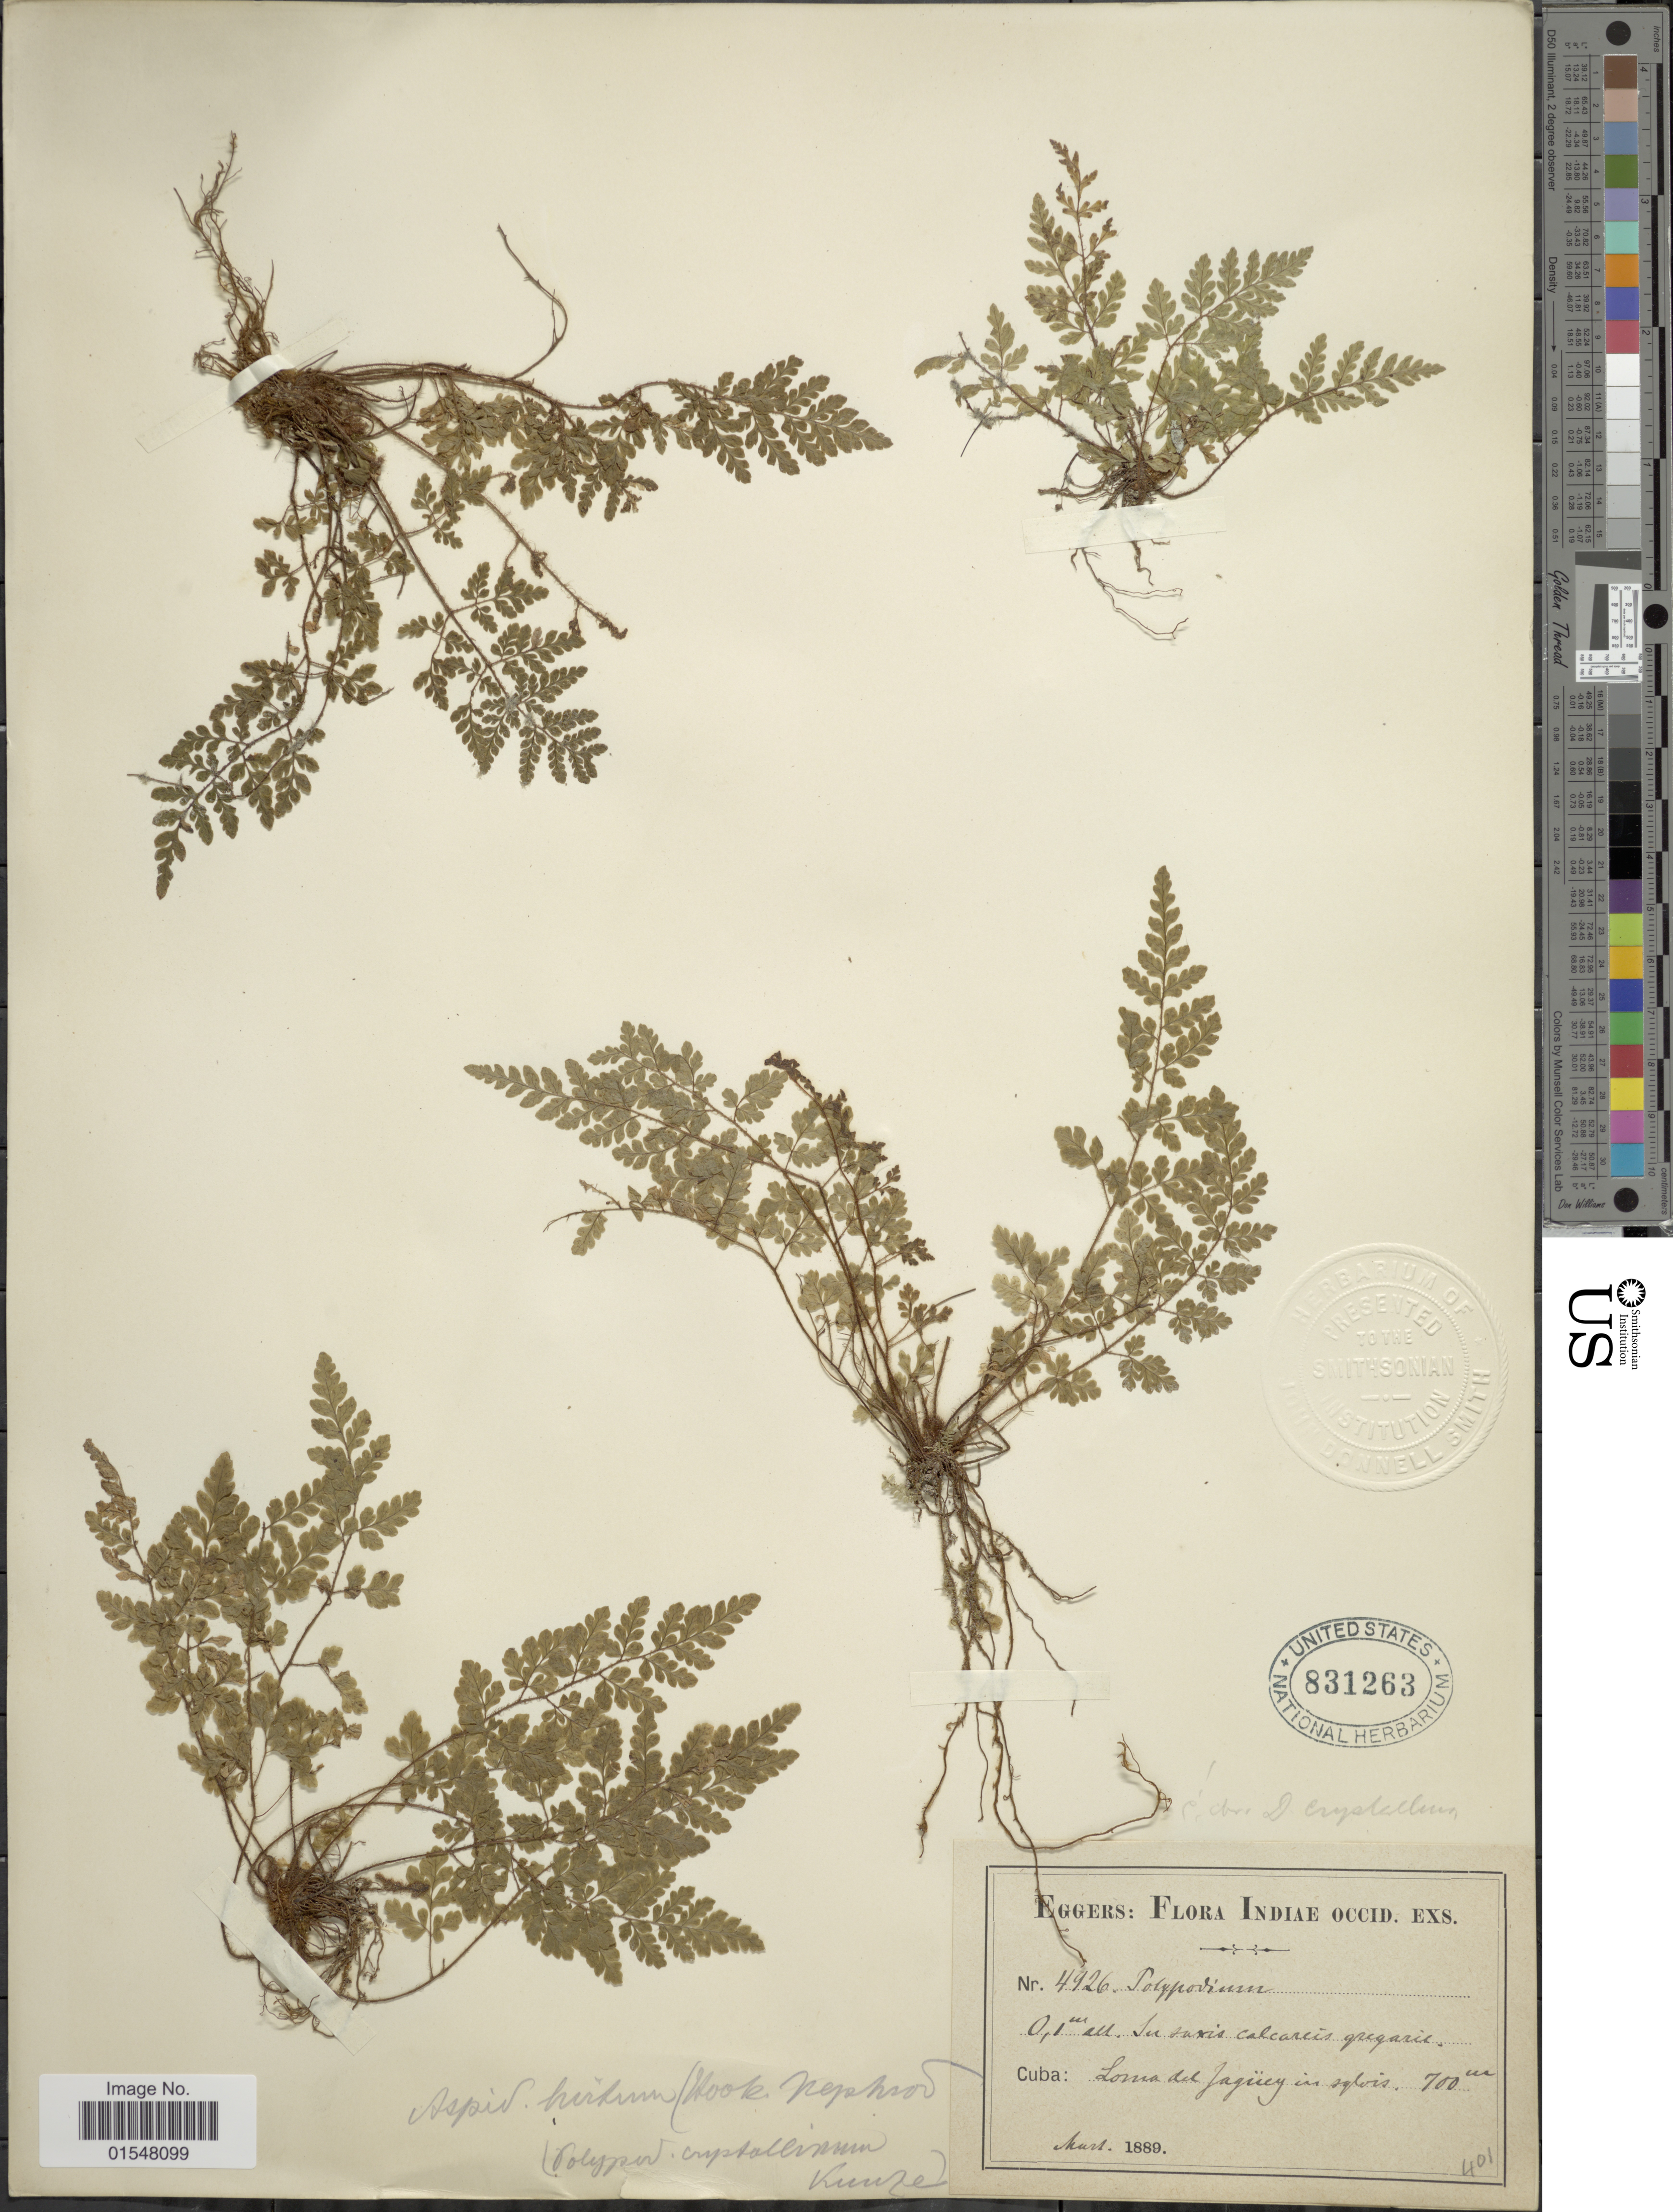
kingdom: Plantae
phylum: Tracheophyta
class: Polypodiopsida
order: Polypodiales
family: Dryopteridaceae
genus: Ctenitis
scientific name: Ctenitis crystallina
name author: (Kunze) Proctor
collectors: -. Eggers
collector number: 4926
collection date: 1889-03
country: Cuba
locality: Loma del Jagüey in sylvis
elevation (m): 700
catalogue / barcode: US 831263